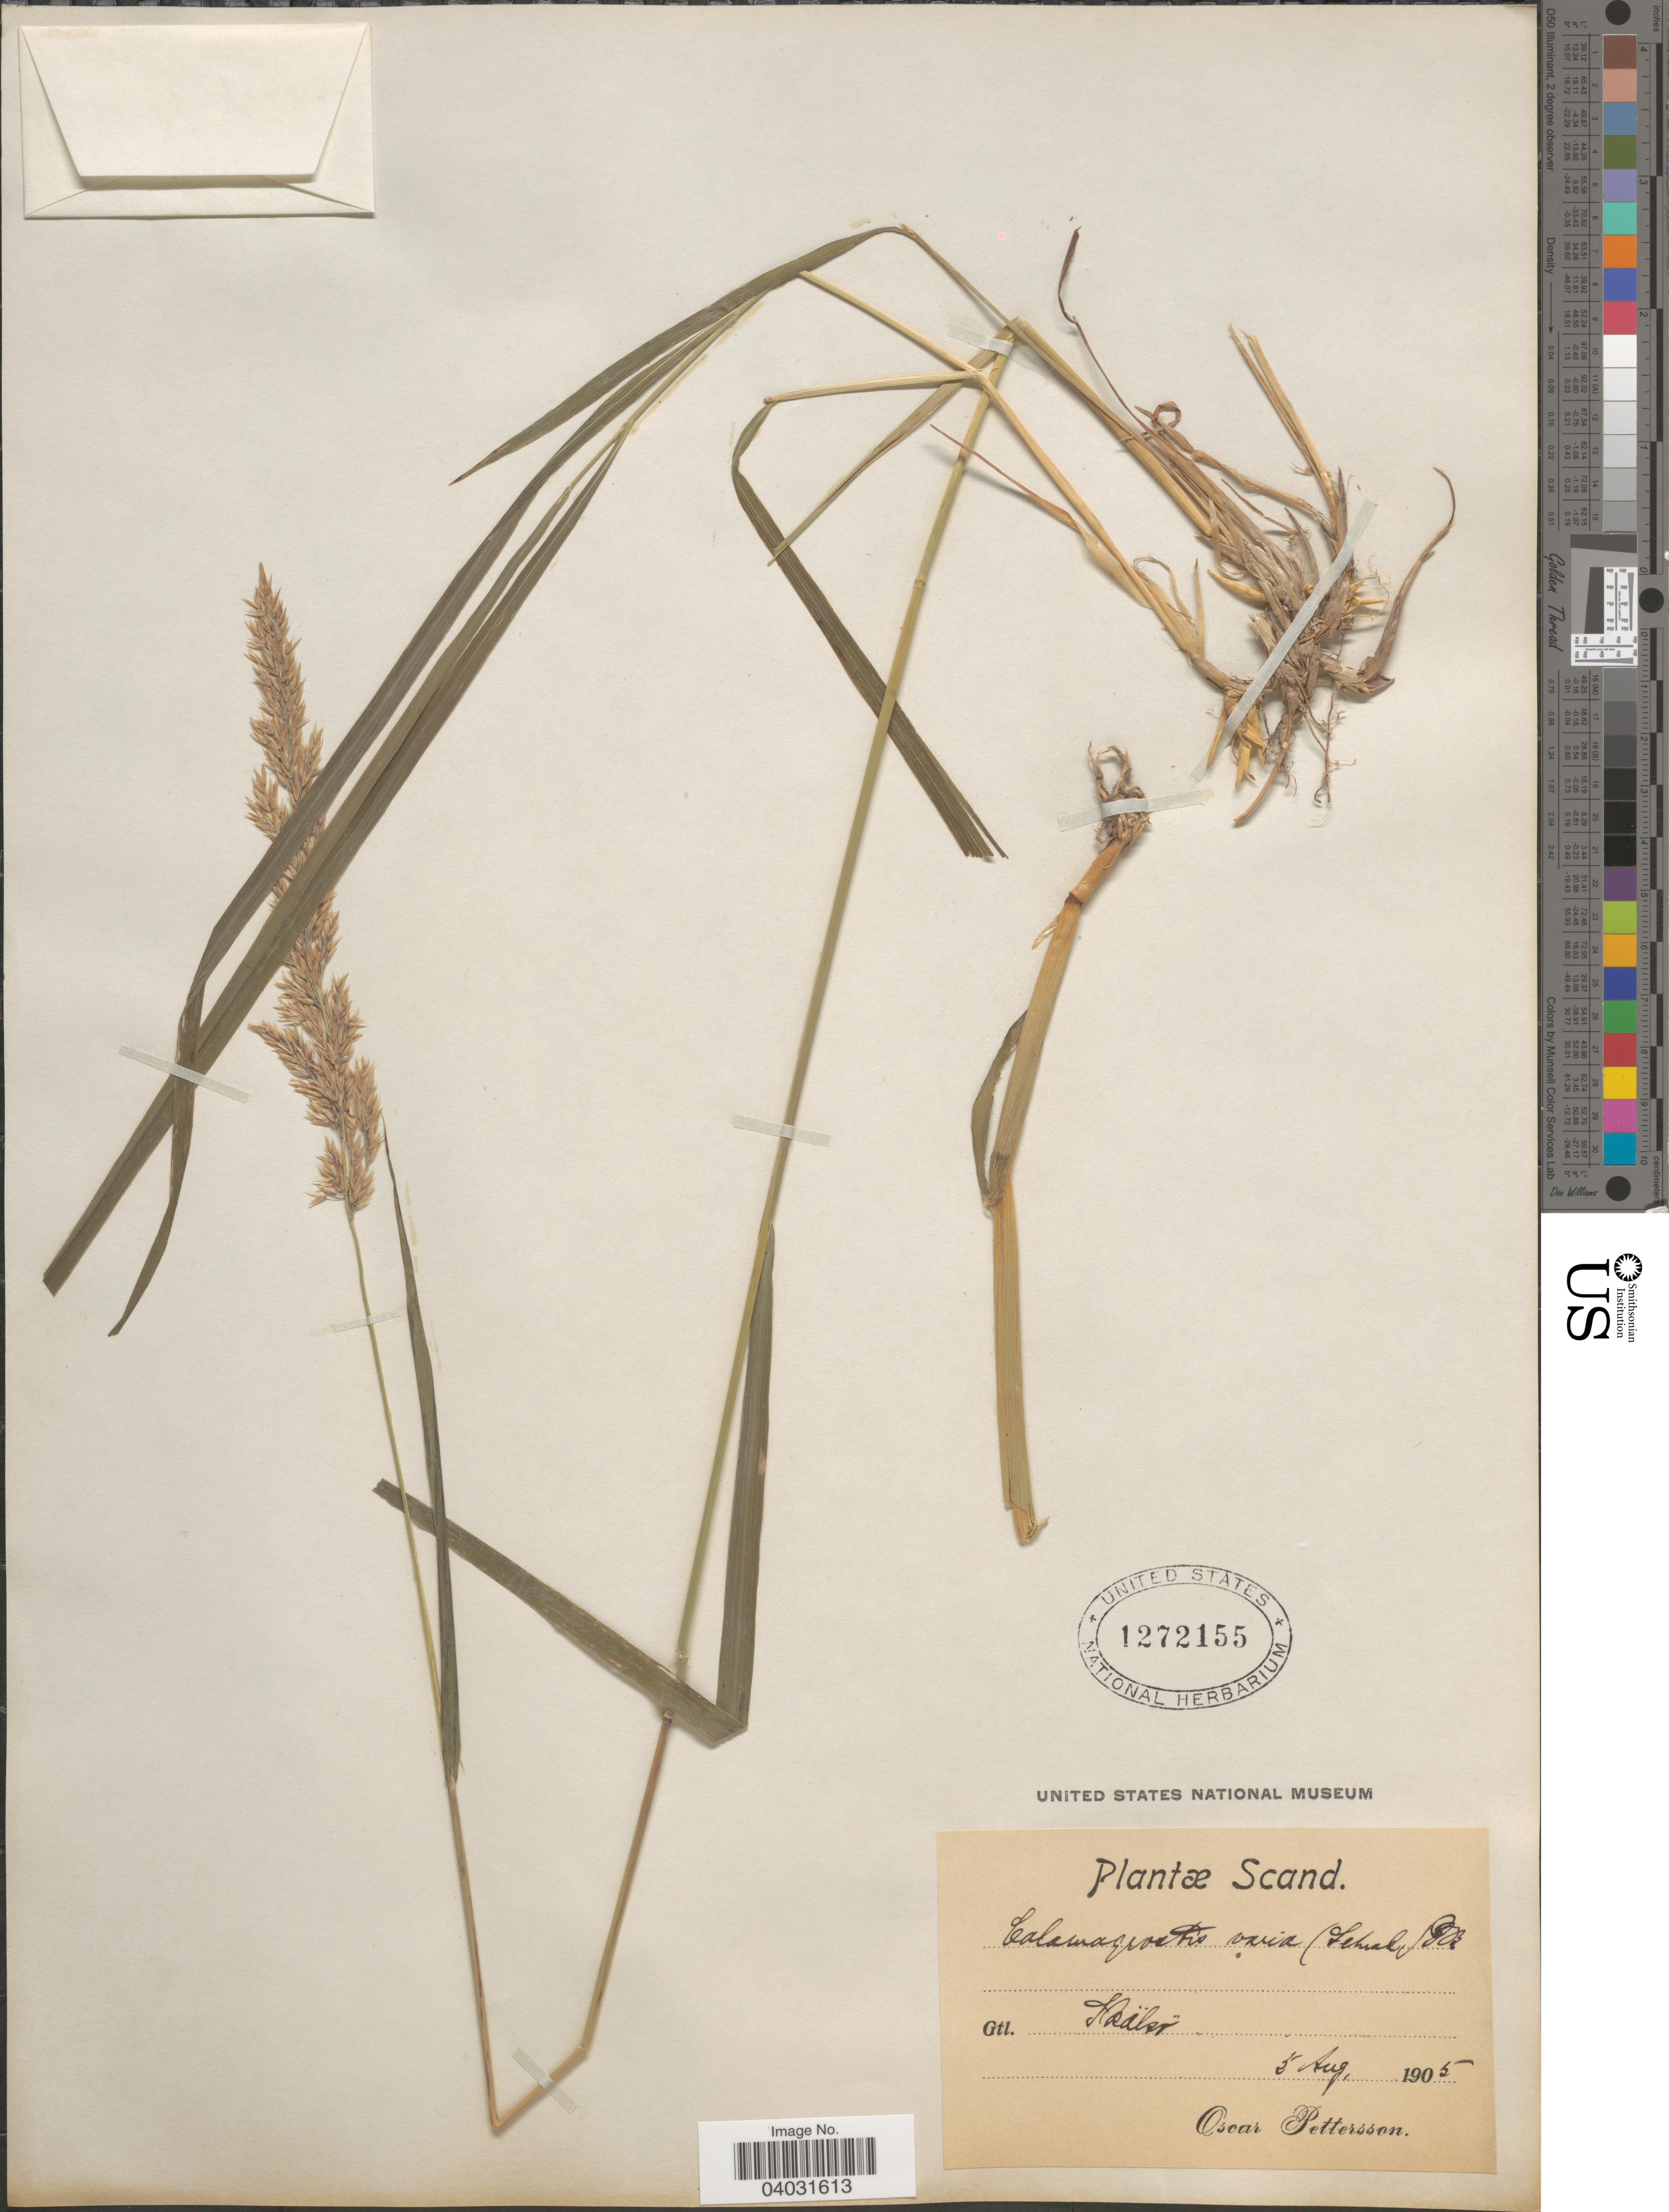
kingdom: Plantae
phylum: Tracheophyta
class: Liliopsida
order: Poales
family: Poaceae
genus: Calamagrostis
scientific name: Calamagrostis varia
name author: Host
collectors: O. Pettersson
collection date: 1905-08-05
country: Sweden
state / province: Gotland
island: Gotland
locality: Scand. Gtl. Skälsö.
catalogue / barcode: US 1272155